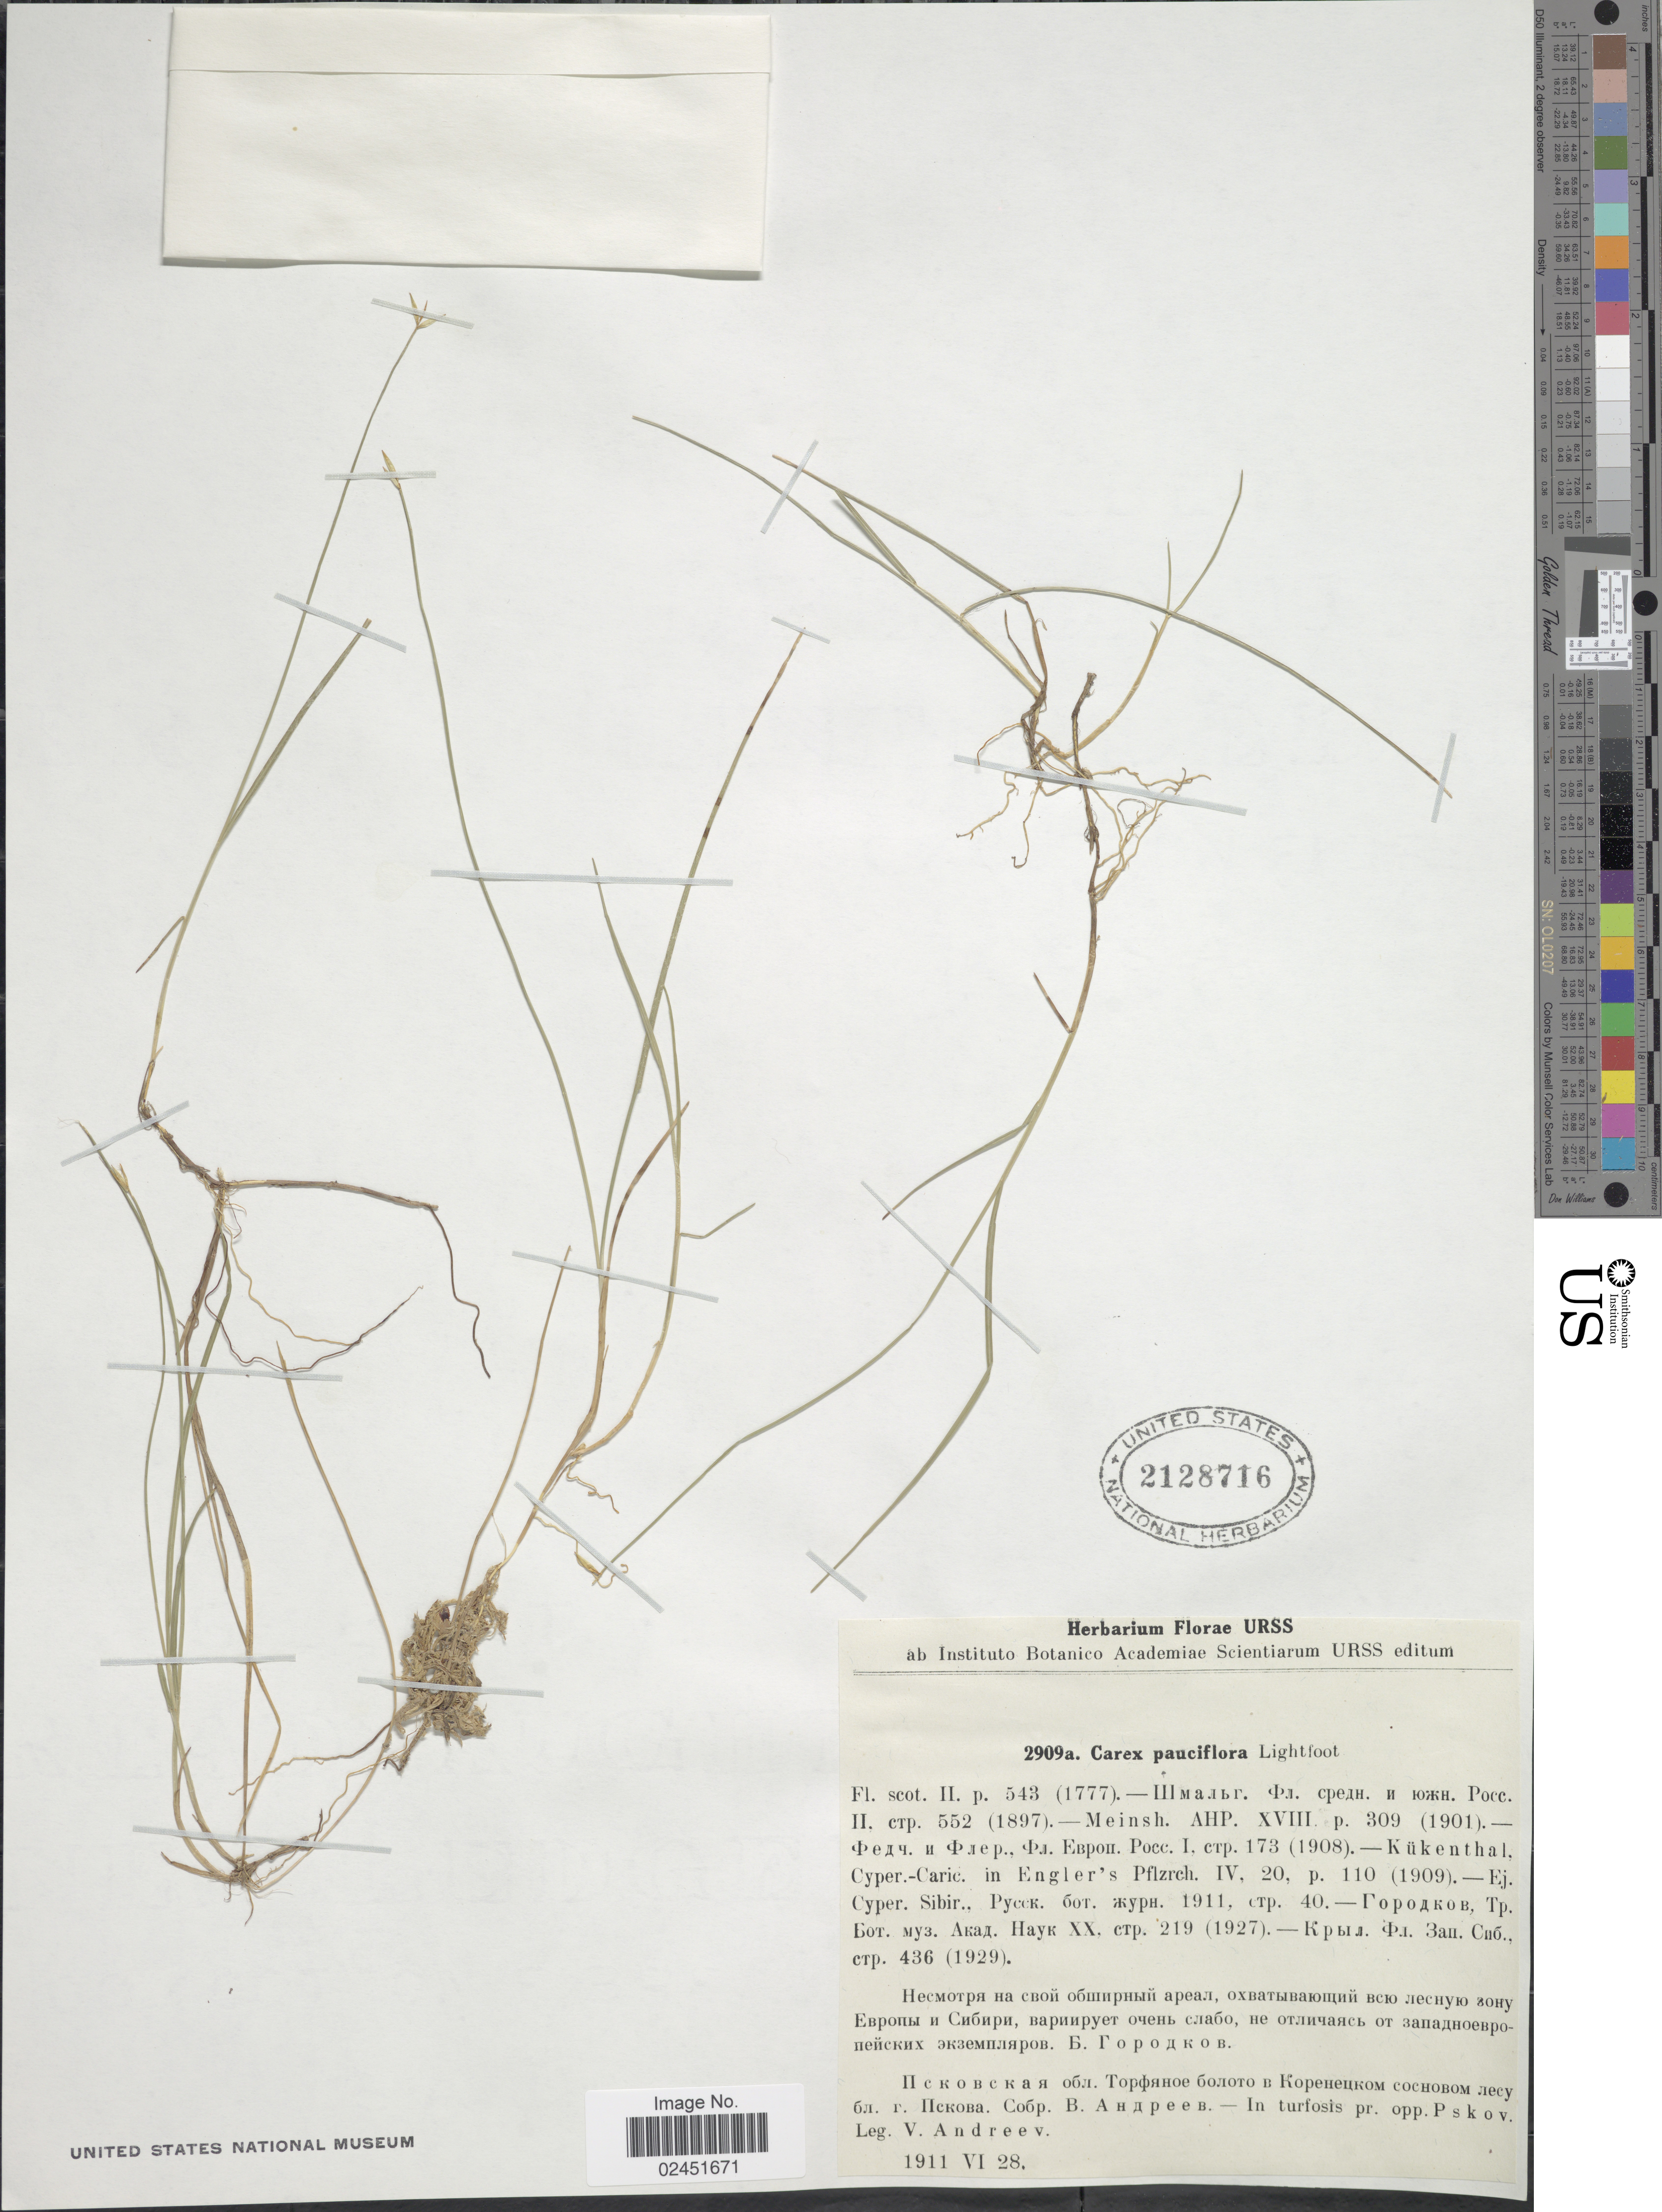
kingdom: Plantae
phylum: Tracheophyta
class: Liliopsida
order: Poales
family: Cyperaceae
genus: Carex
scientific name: Carex pauciflora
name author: Lightf.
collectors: V. Andreev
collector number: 2909A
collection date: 1911-06-28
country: Russian Federation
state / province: Pskov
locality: In turfosis pr. opp. Pskov.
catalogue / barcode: US 2128716